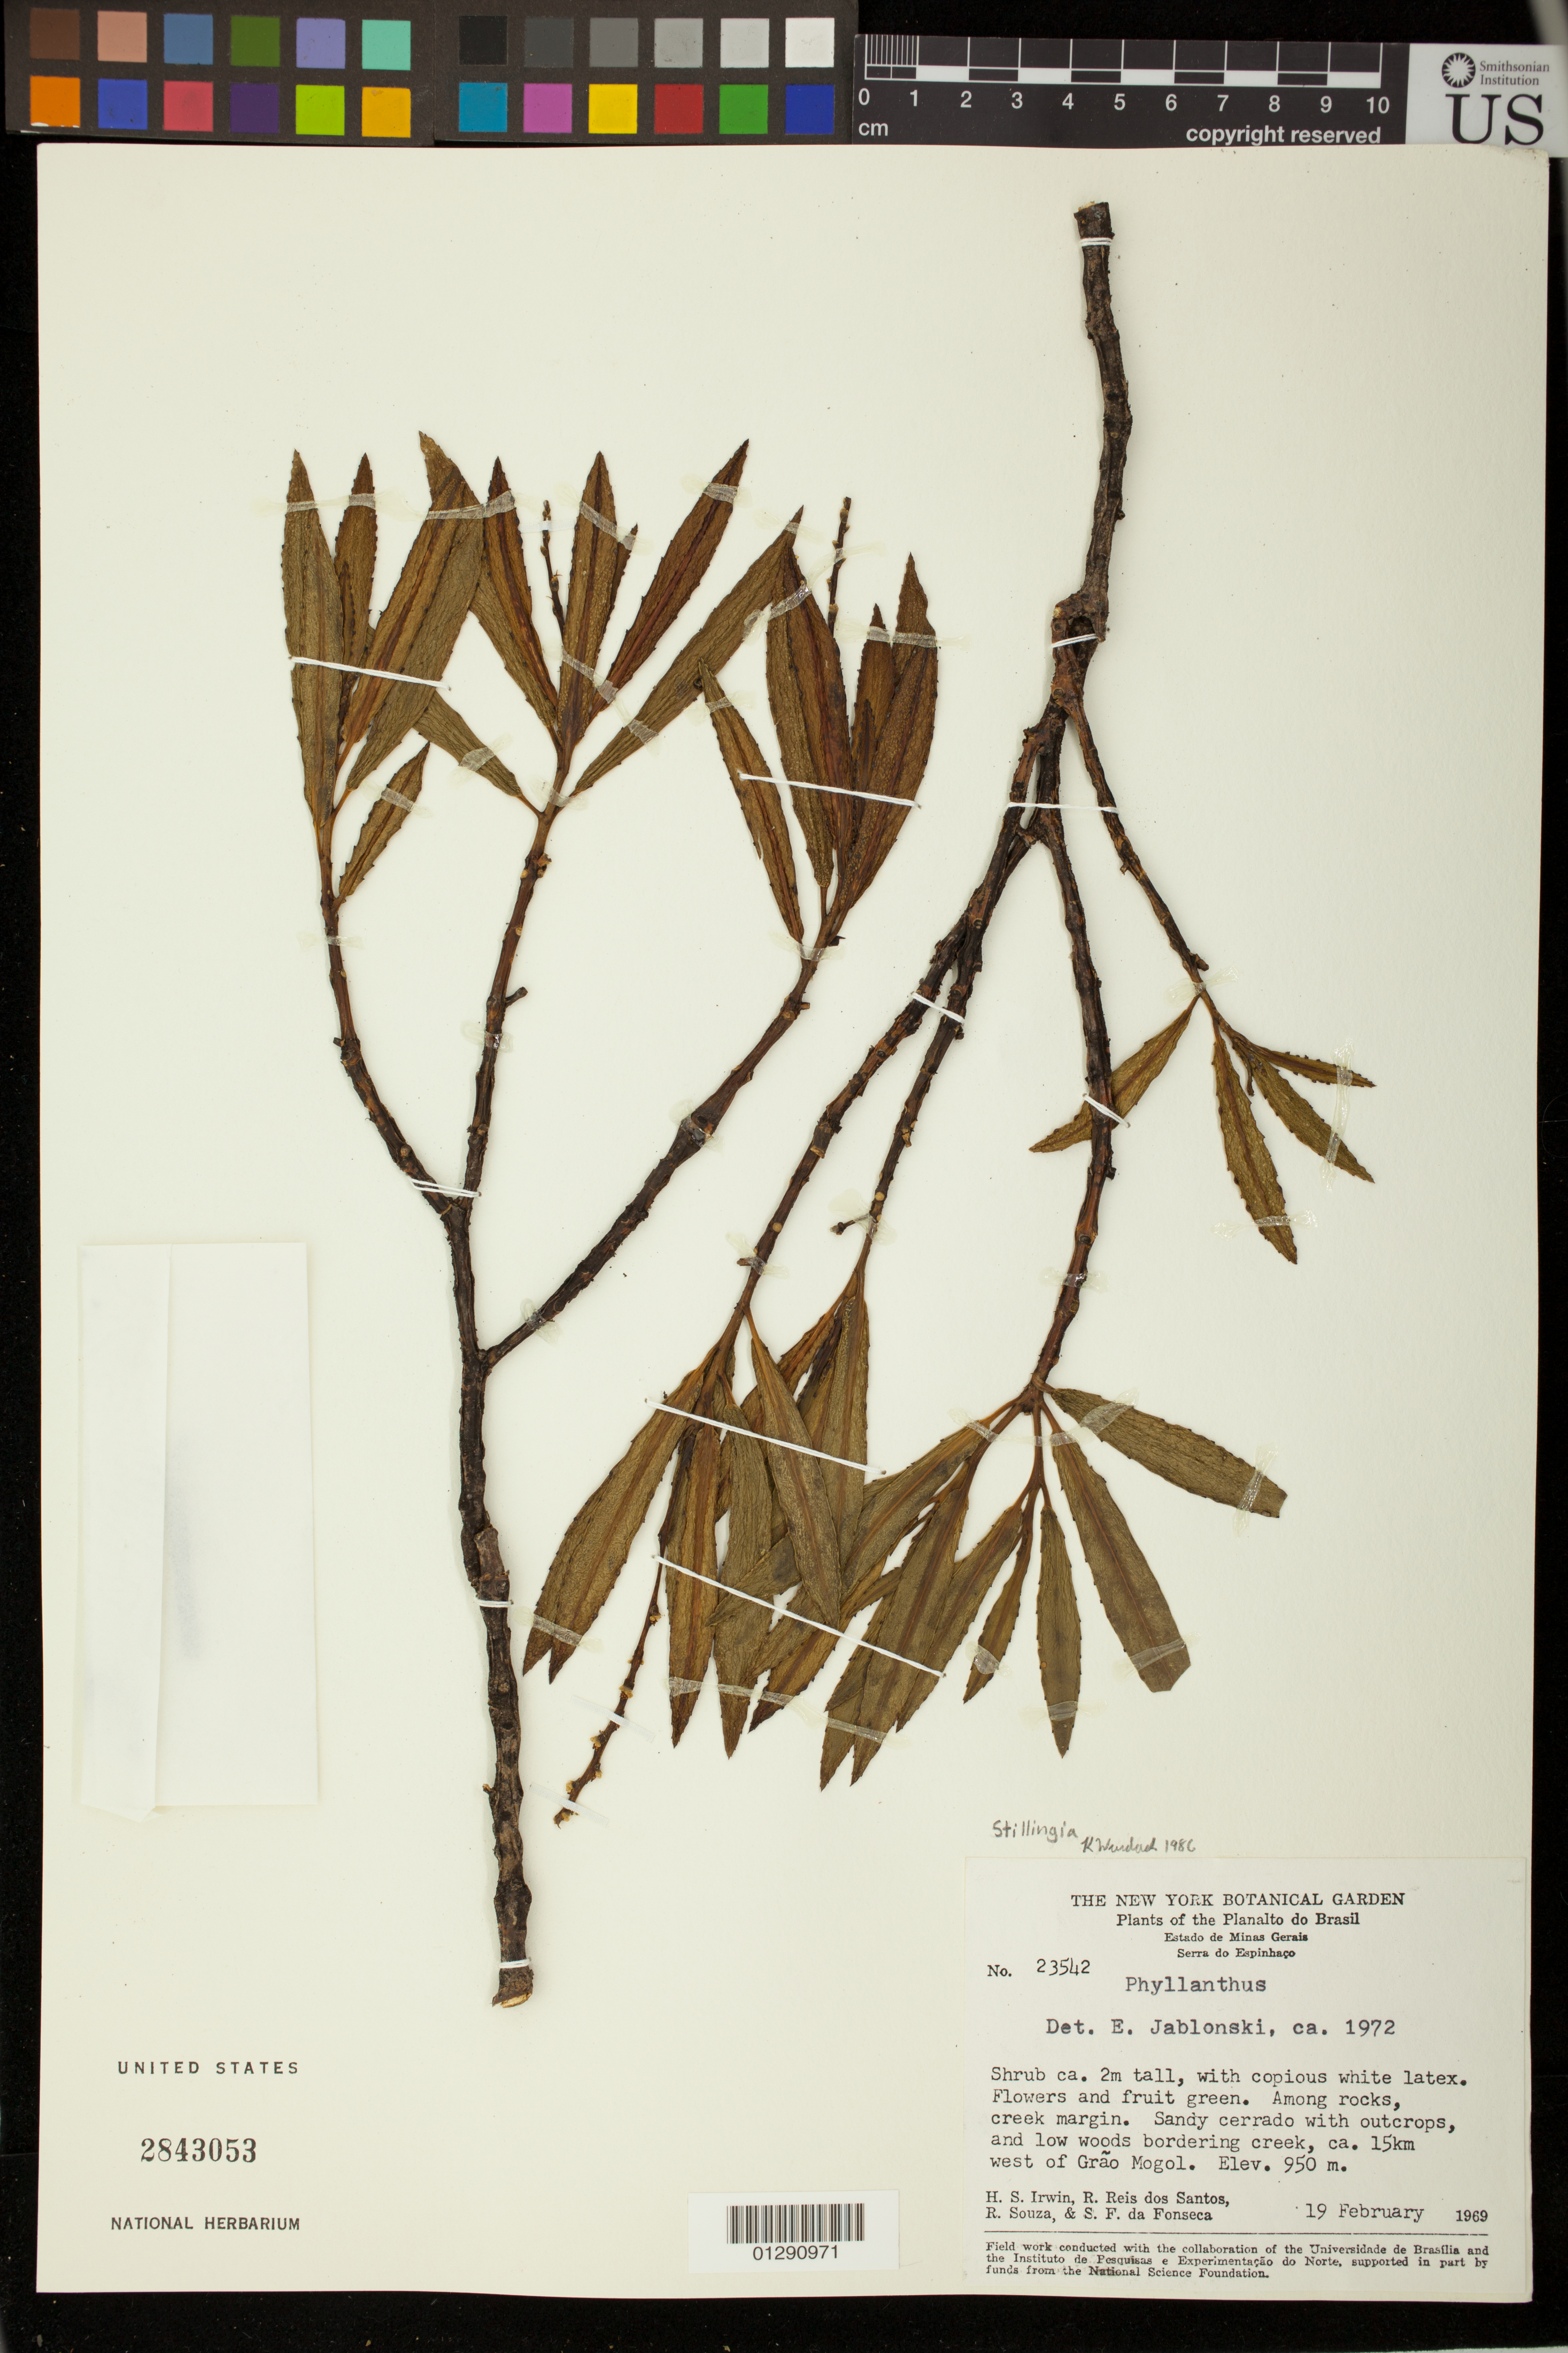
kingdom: Plantae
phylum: Tracheophyta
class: Magnoliopsida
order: Malpighiales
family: Euphorbiaceae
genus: Stillingia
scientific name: Stillingia sp.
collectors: H. Irwin, R. Reis dos Santos, R. Souza & S. F. Fonsêca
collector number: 23542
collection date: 1969-02-19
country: Brazil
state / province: Minas Gerais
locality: bordering creek, ca. 15km west of Grao Mogol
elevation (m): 950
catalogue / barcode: US 2843053